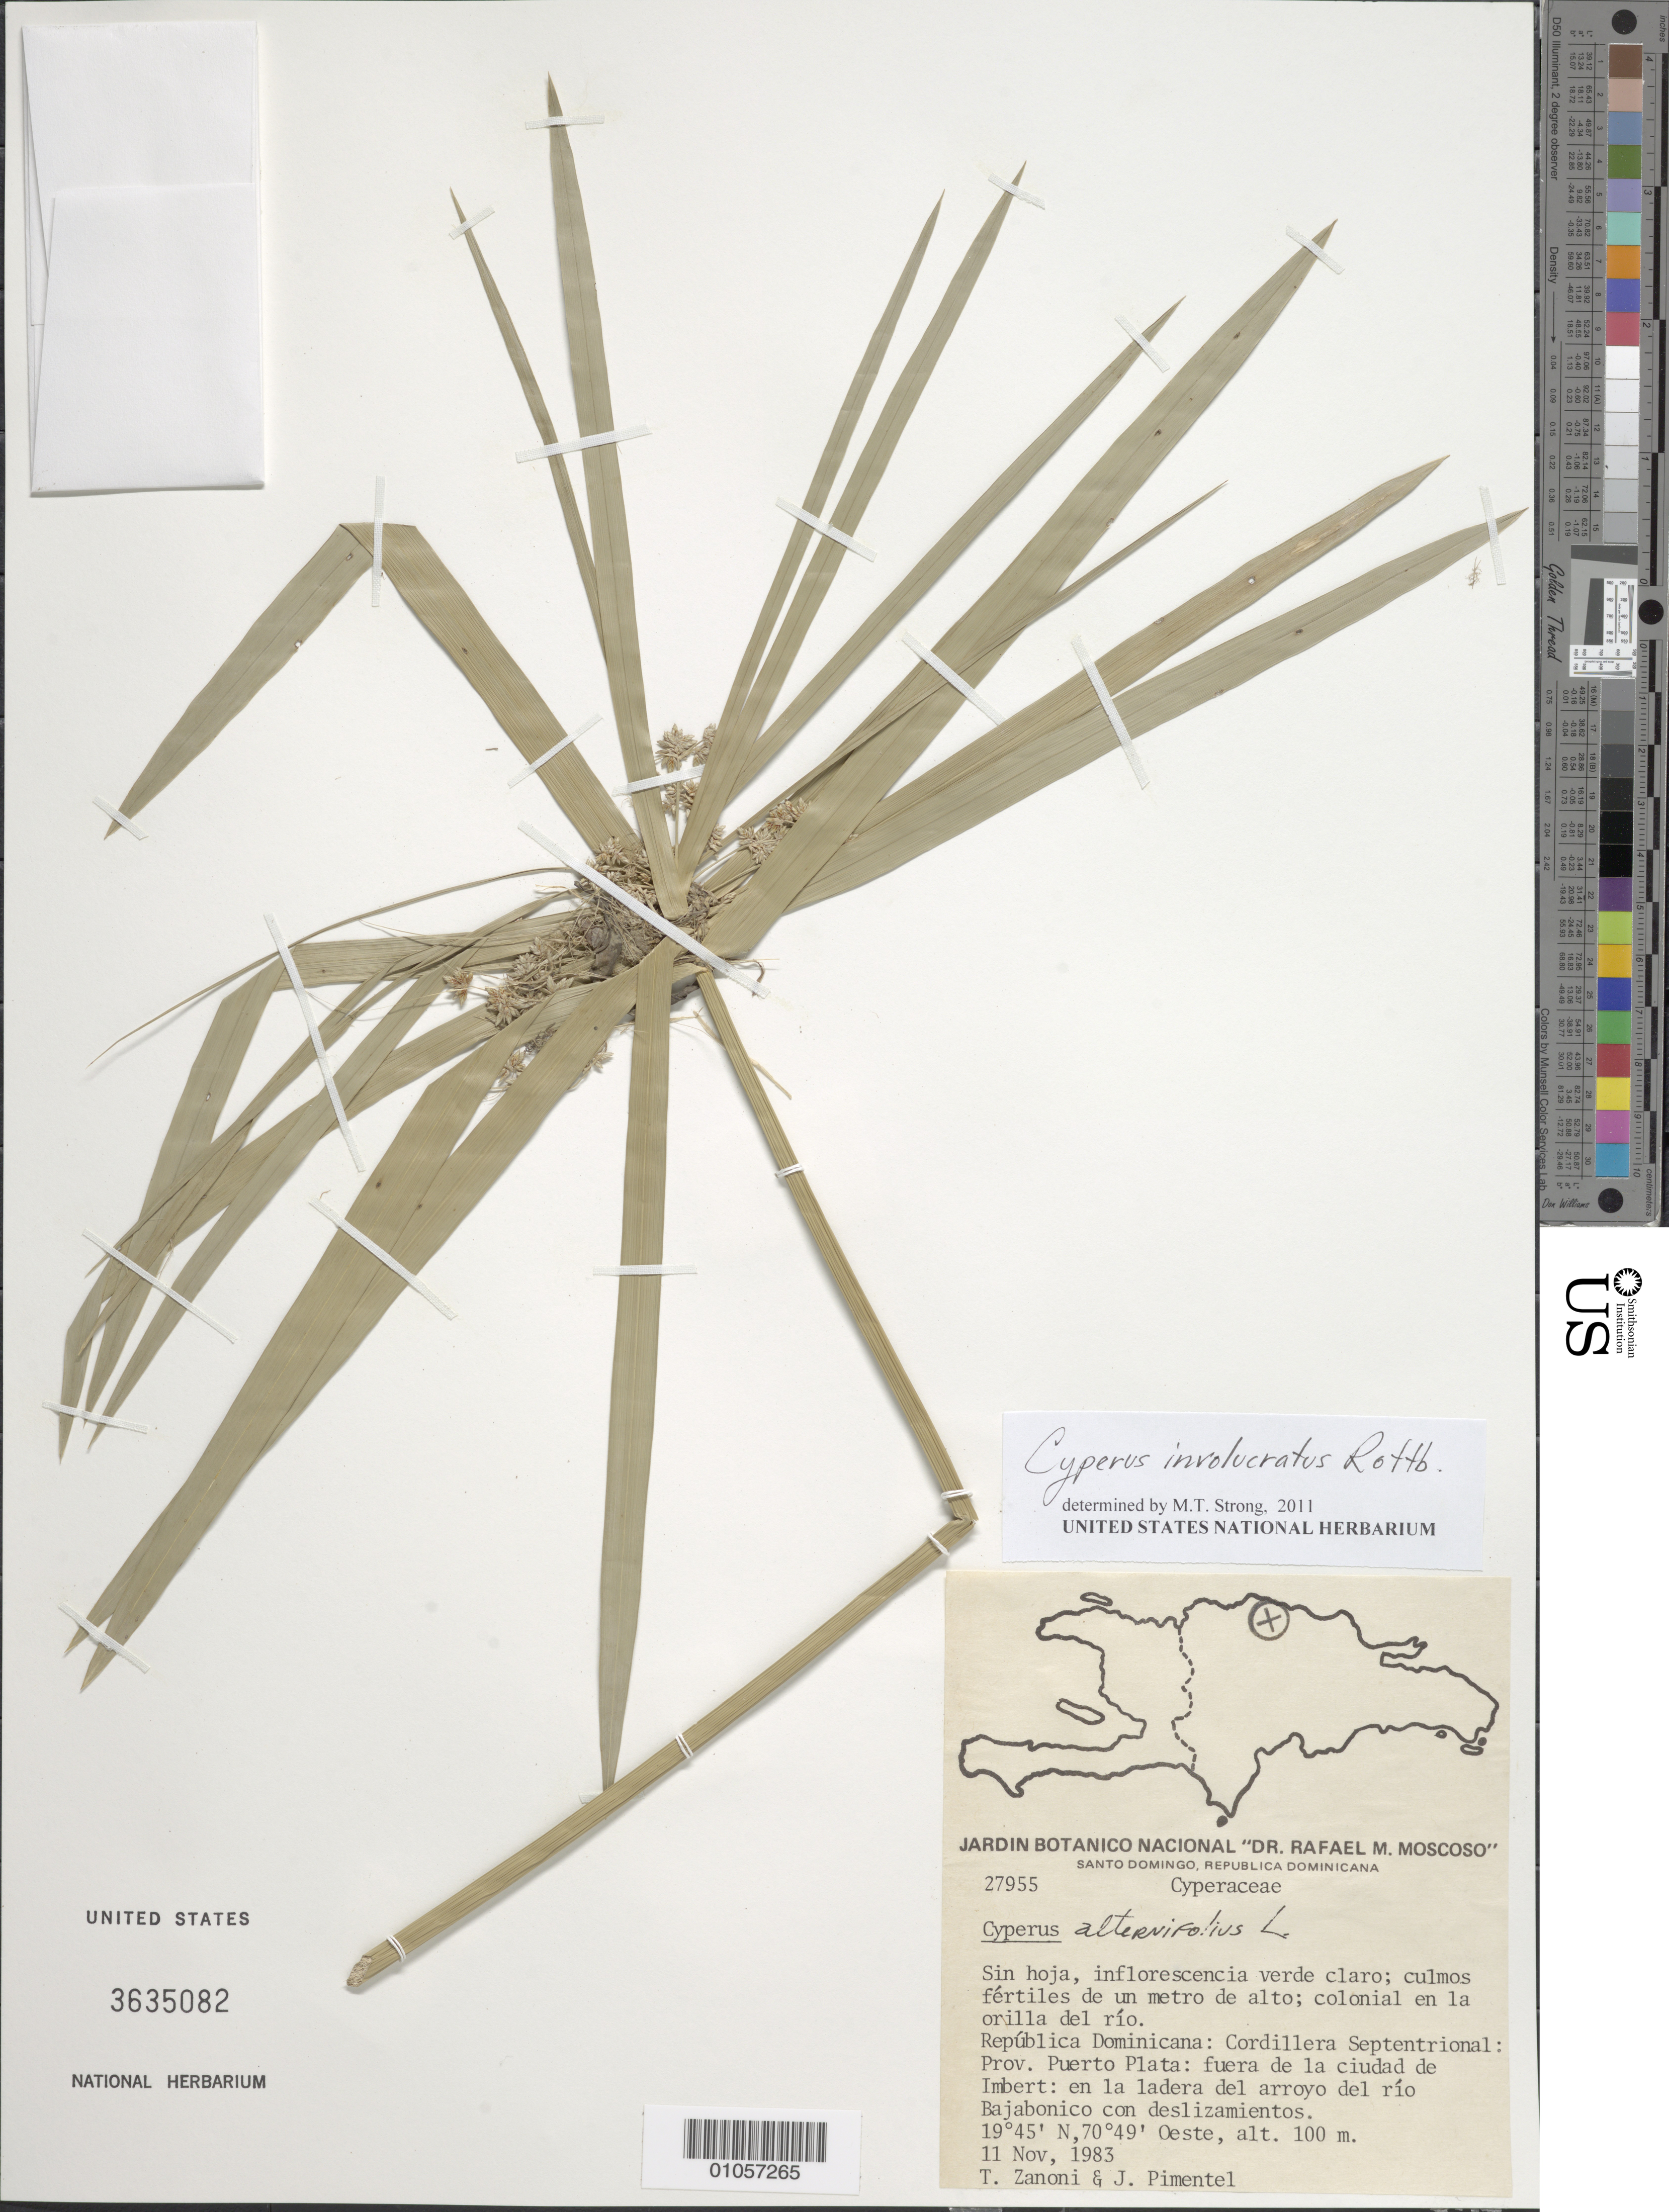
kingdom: Plantae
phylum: Tracheophyta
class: Liliopsida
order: Poales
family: Cyperaceae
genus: Cyperus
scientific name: Cyperus involucratus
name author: Rottb.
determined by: Strong, M. T., (US), Smithsonian Institution - National Museum of Natural History (UNITED STATES)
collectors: T. A. Zanoni & J. Pimentel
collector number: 27955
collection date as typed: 11 Nov 1983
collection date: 1983-11-11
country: Dominican Republic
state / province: Puerto Plata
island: Hispaniola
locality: Cordillera Septrentrional, fuera de la ciudad de Imbert, en la ladera del arroyo del río Bajabonico con deslizamientos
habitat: Colonial en la orilla del río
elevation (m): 100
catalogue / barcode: US 3635082